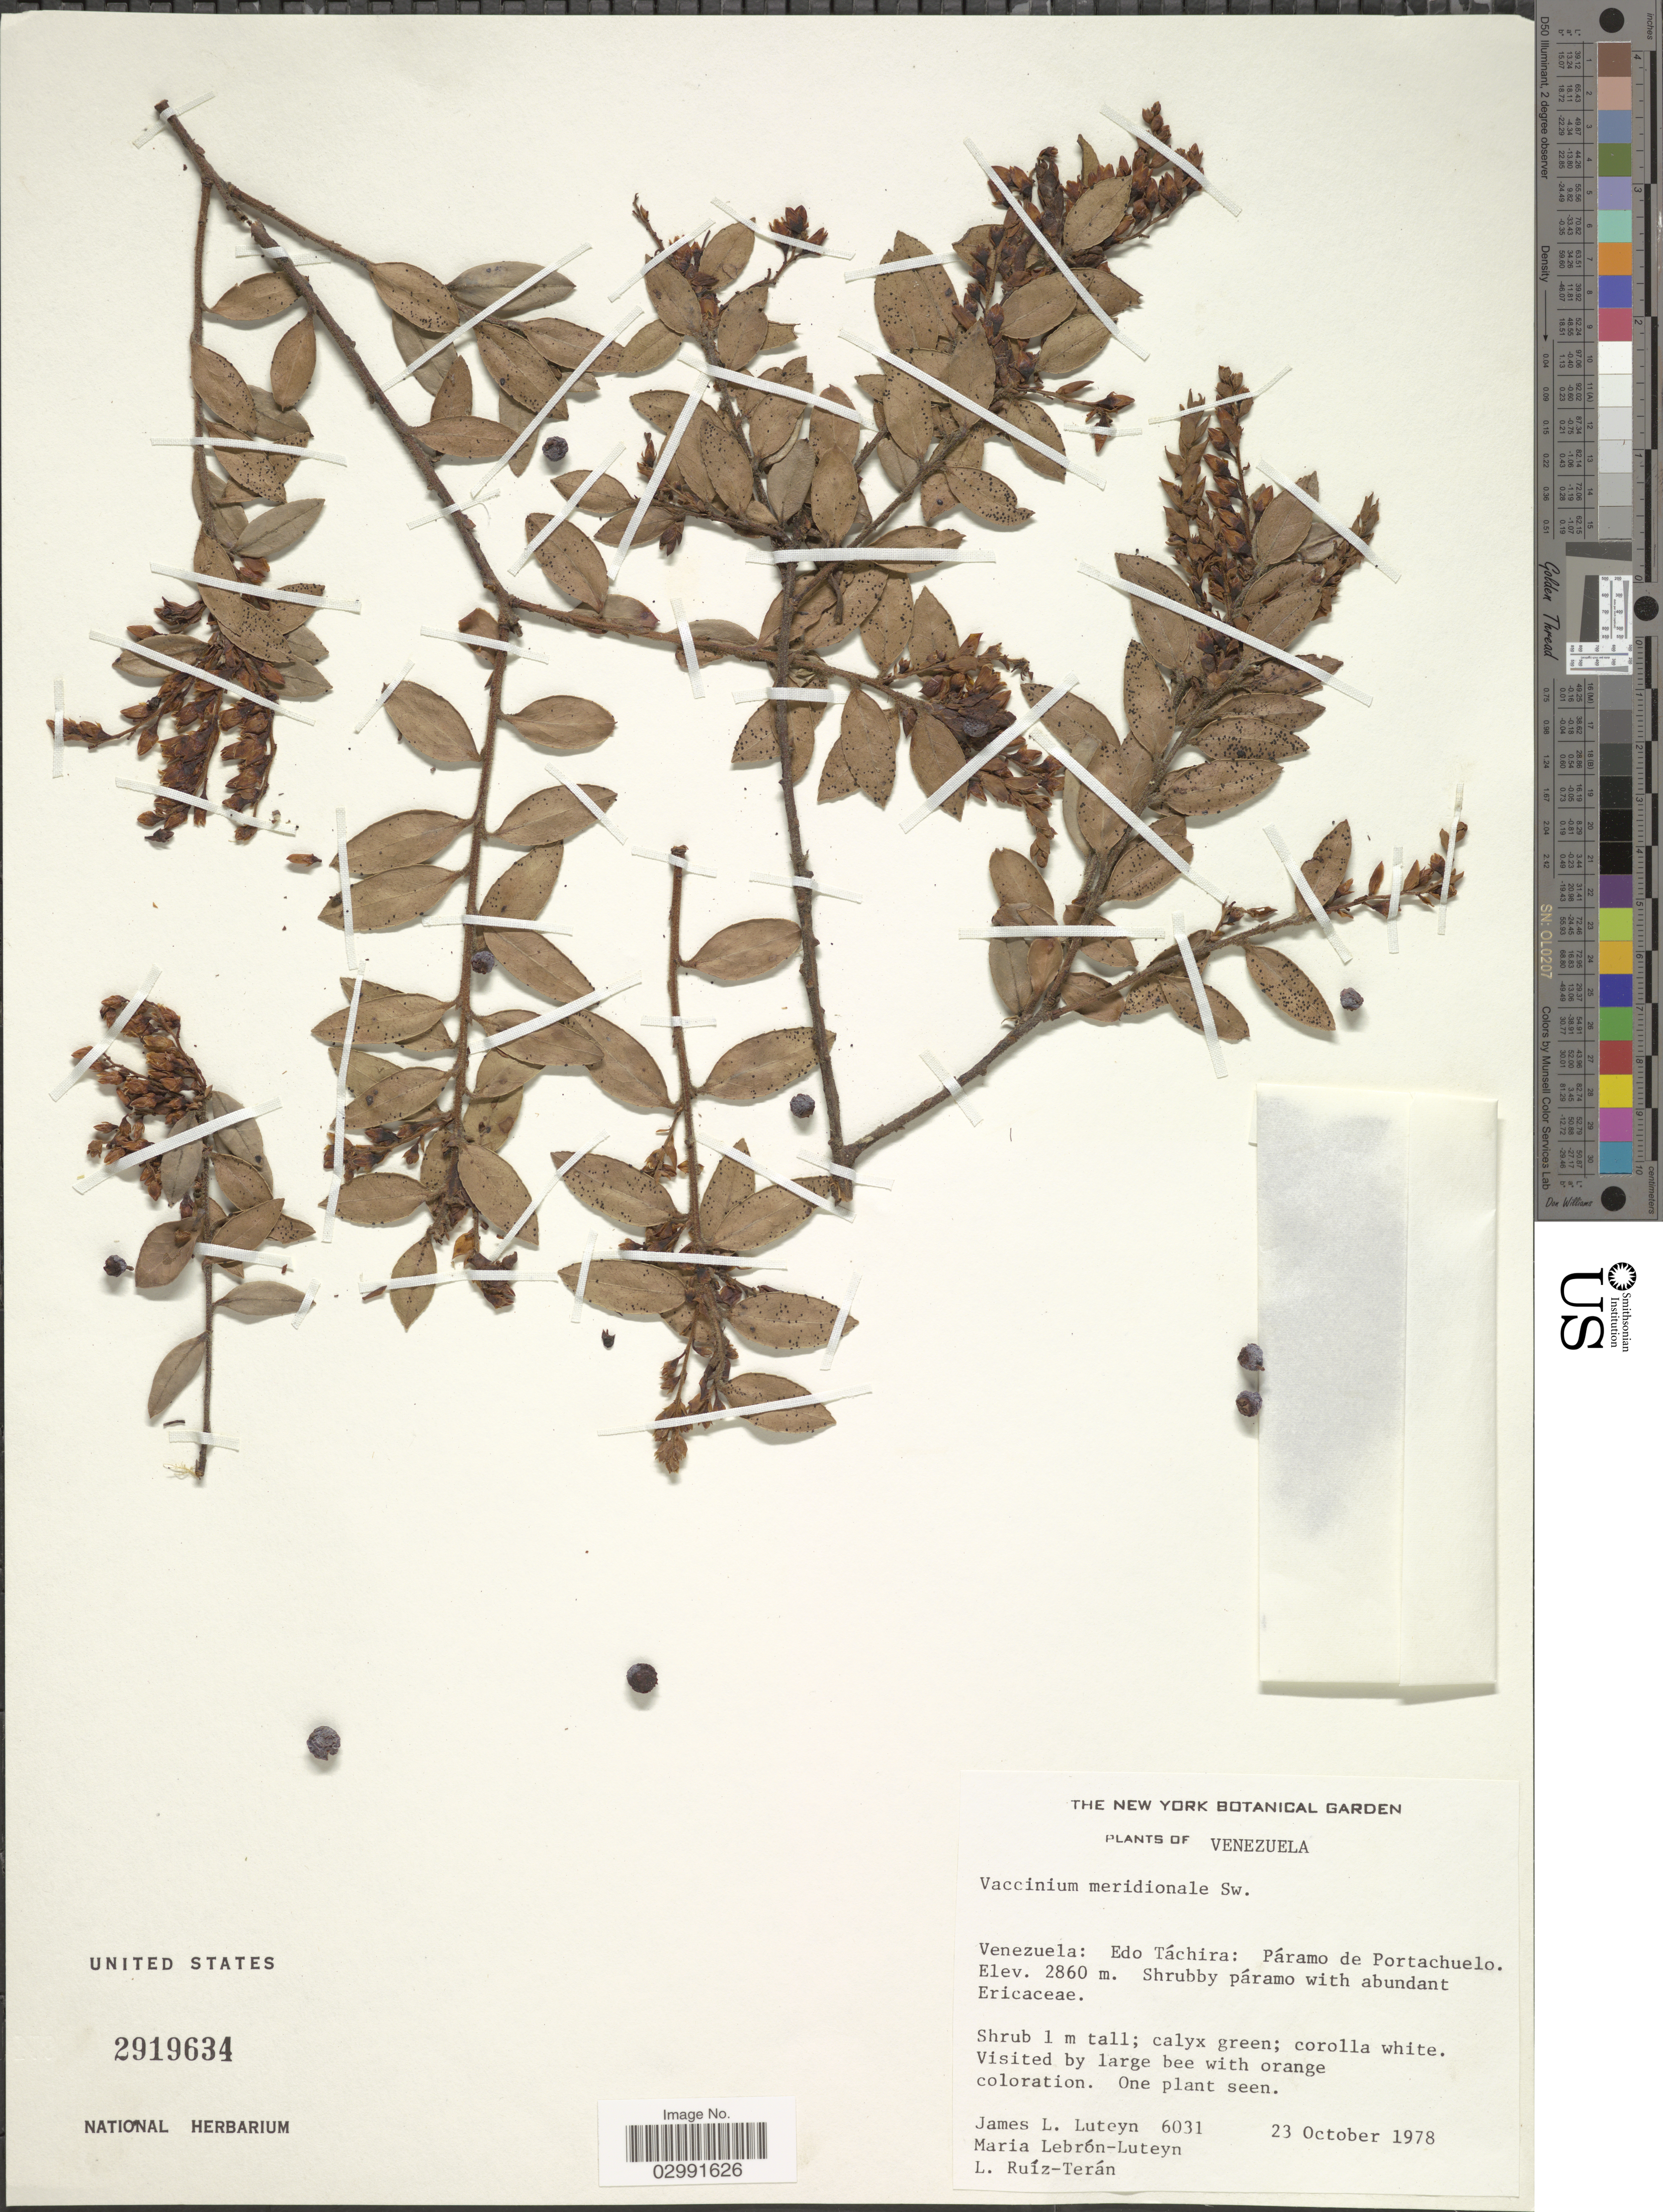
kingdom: Plantae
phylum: Tracheophyta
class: Magnoliopsida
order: Ericales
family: Ericaceae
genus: Vaccinium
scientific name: Vaccinium meridionale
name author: Sw.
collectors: J. L. Luteyn, M. L. Lebrón-Luteyn & L. E. Ruíz-Terán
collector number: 6031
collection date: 1978-10-23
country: Venezuela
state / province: Tachira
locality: Páramo de Portachuelo.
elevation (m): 2860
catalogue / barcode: US 2919634